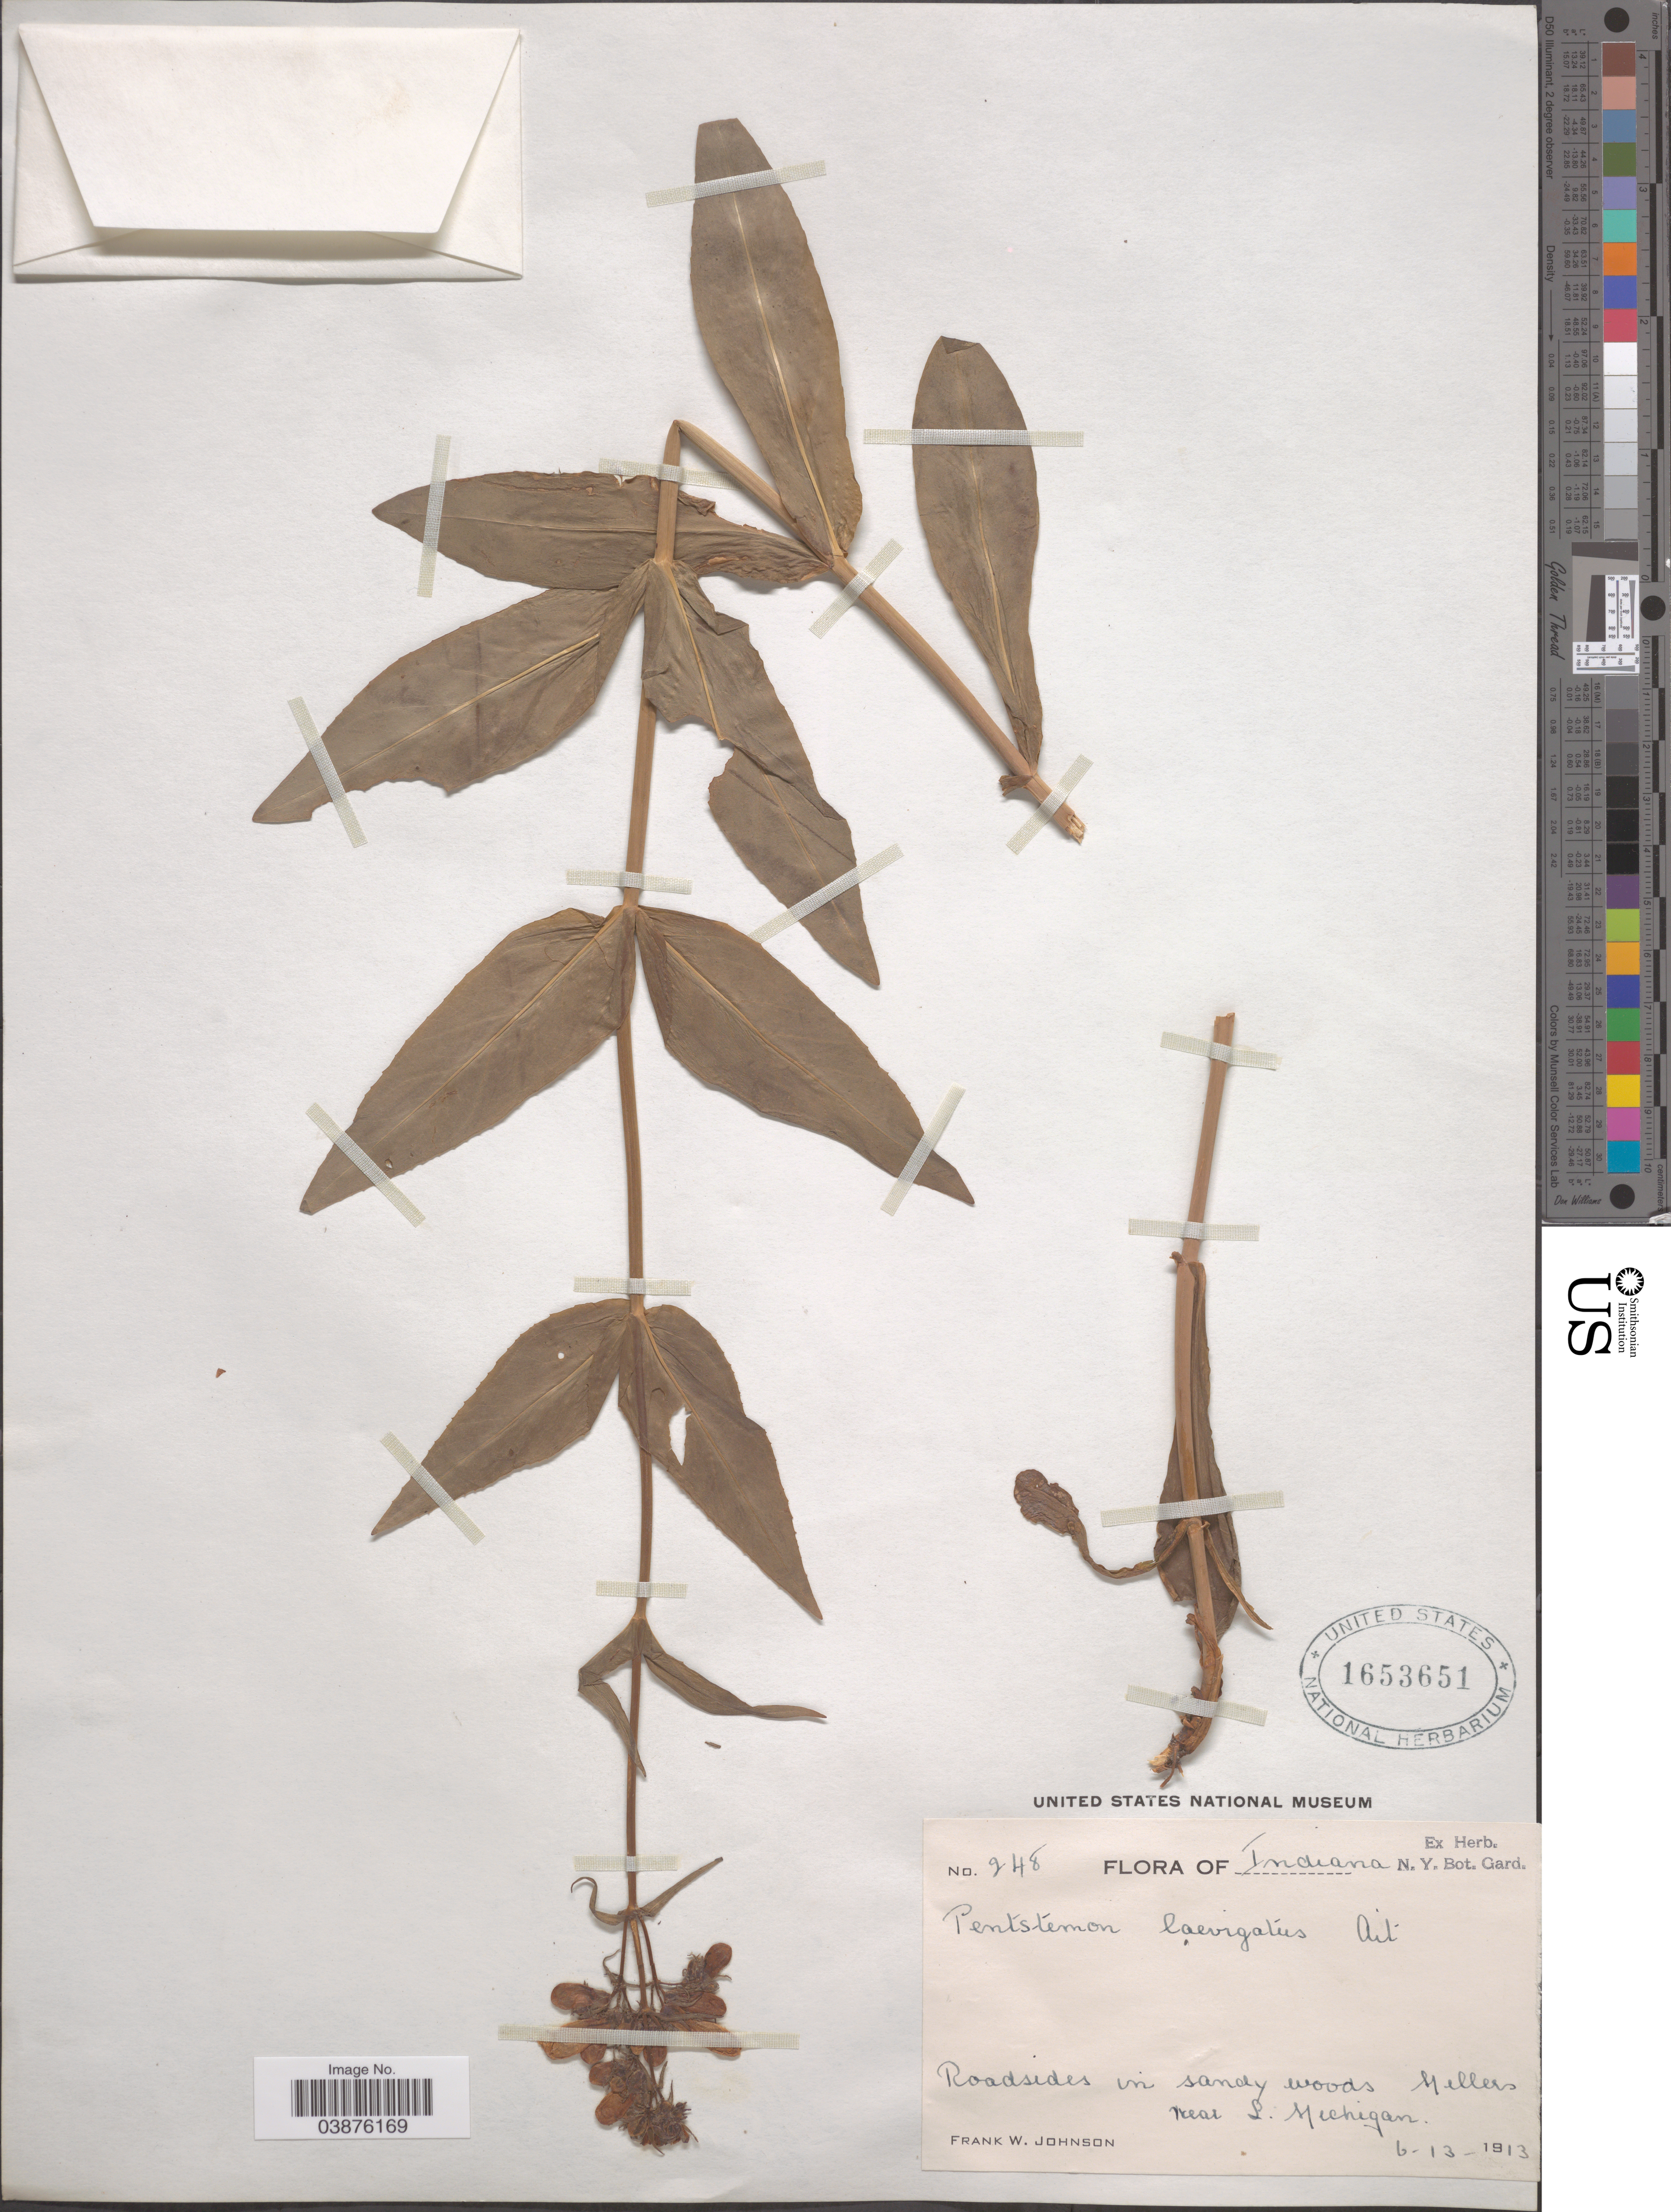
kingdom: Plantae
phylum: Tracheophyta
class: Magnoliopsida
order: Lamiales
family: Plantaginaceae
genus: Penstemon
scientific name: Penstemon laevigatus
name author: Aiton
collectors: F. W. Johnson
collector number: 248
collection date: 1913-06-13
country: United States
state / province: Indiana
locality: Roadsides in sandy woods Millers near S. Michigan.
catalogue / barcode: US 1653651